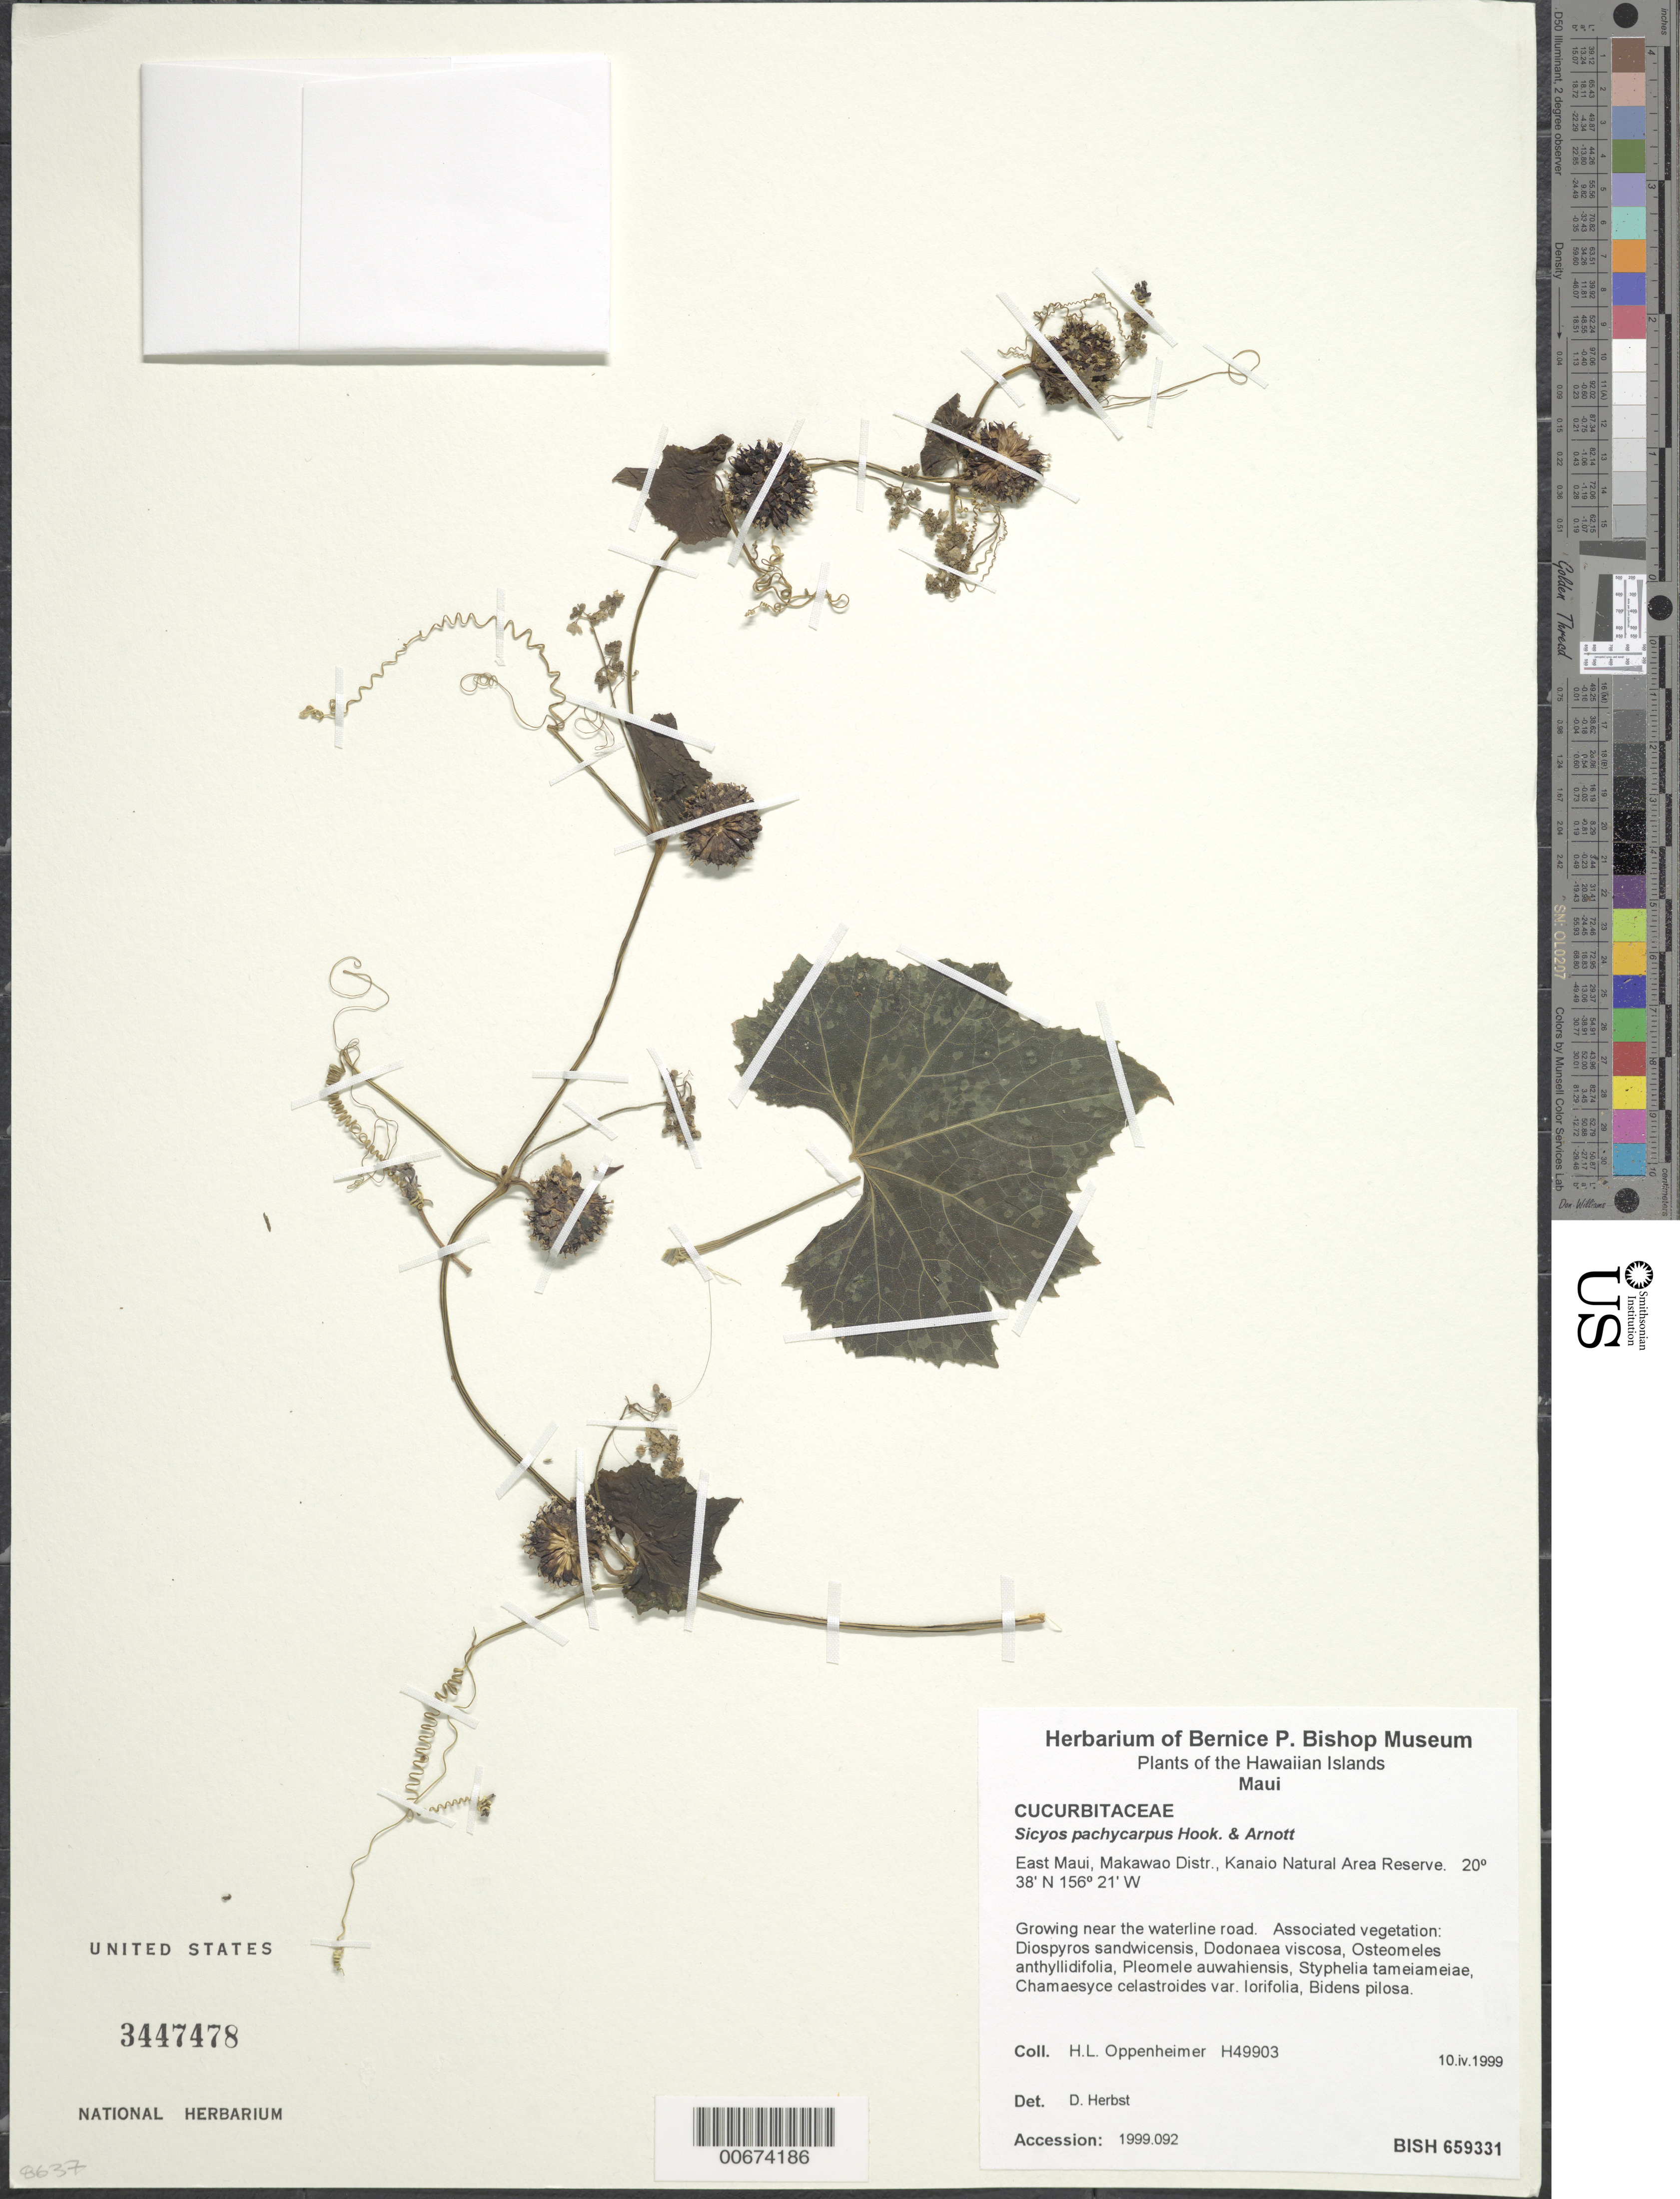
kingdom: Plantae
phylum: Tracheophyta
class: Magnoliopsida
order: Cucurbitales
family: Cucurbitaceae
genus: Sicyos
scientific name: Sicyos pachycarpus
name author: Hook. & Arn.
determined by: Herbst, D. R.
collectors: H. L. Oppenheimer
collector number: H49903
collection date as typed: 10 Apr 1999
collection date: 1999-04-10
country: United States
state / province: Hawaii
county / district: Maui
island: Maui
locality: E Maui, Makawao Distr., Kanaio Natural Area Reserve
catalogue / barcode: US 3447478